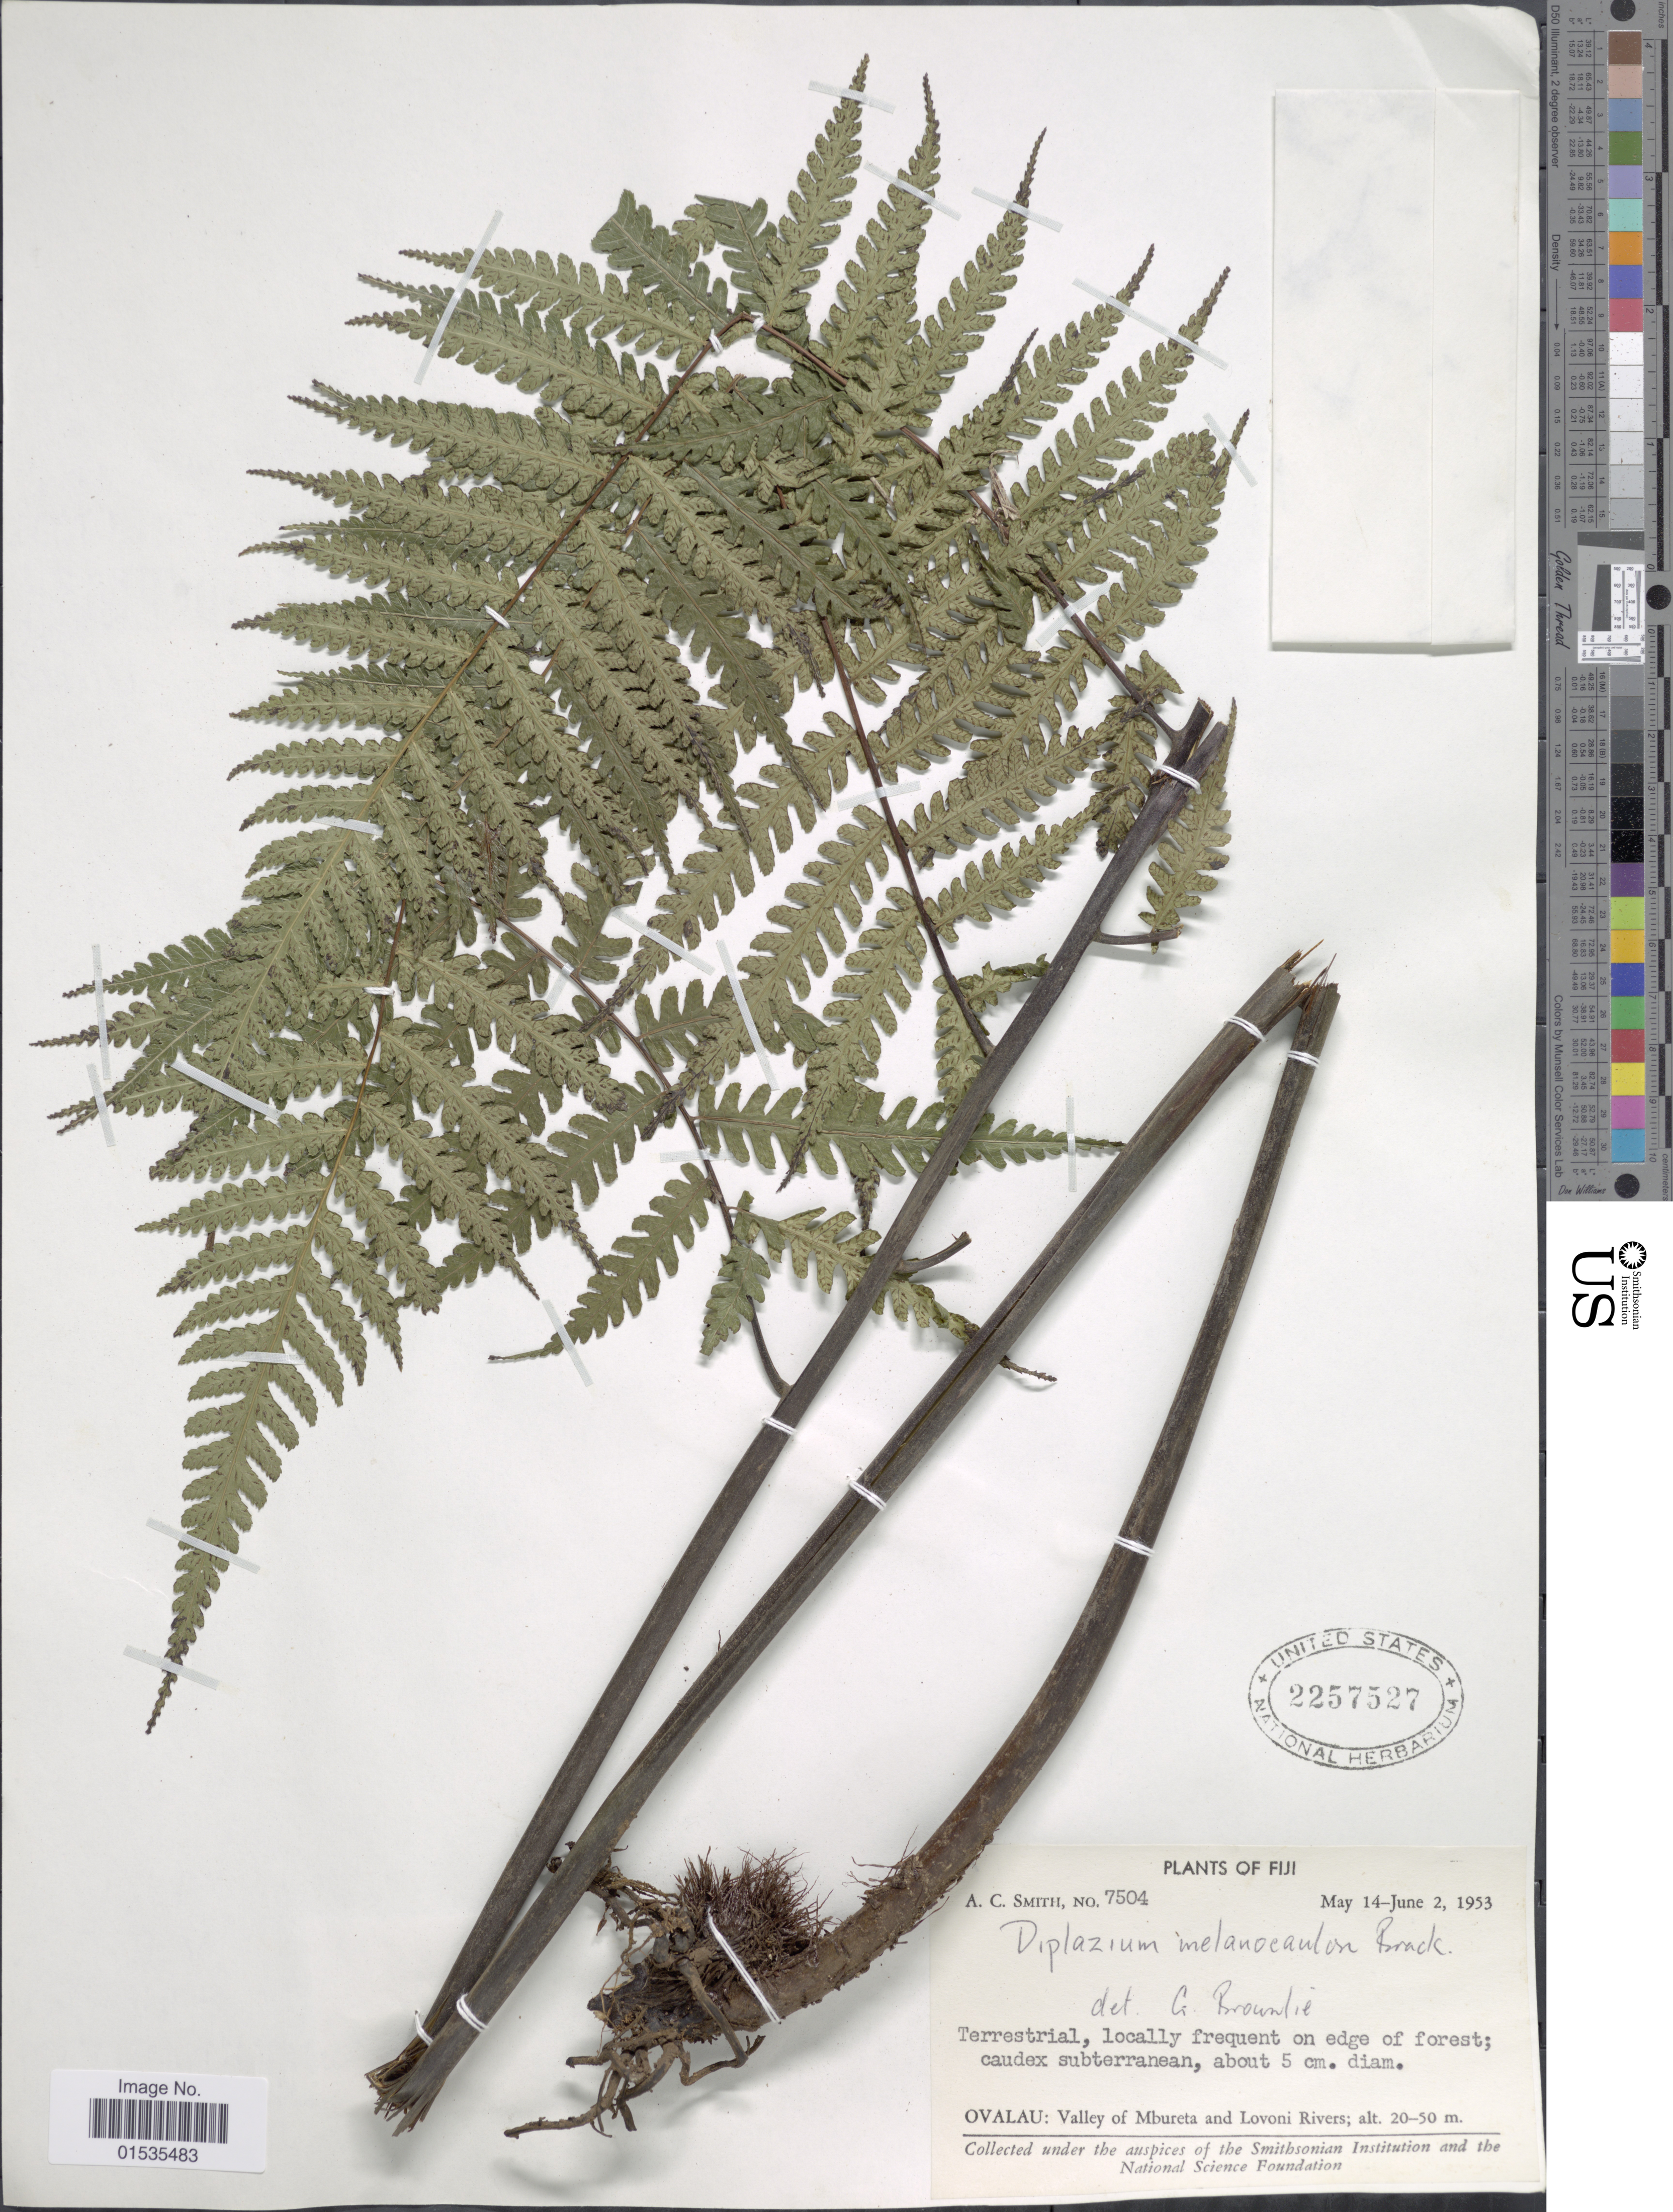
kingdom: Plantae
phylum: Tracheophyta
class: Polypodiopsida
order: Polypodiales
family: Athyriaceae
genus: Diplazium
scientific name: Diplazium melanocaulon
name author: Brack. in Wilkes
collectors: A. C. Smith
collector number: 7504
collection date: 1953-05-14/1953-06-02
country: Fiji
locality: Ovalau: Valley of Mbureta and Lovoni Rivers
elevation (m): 20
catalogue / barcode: US 2257527